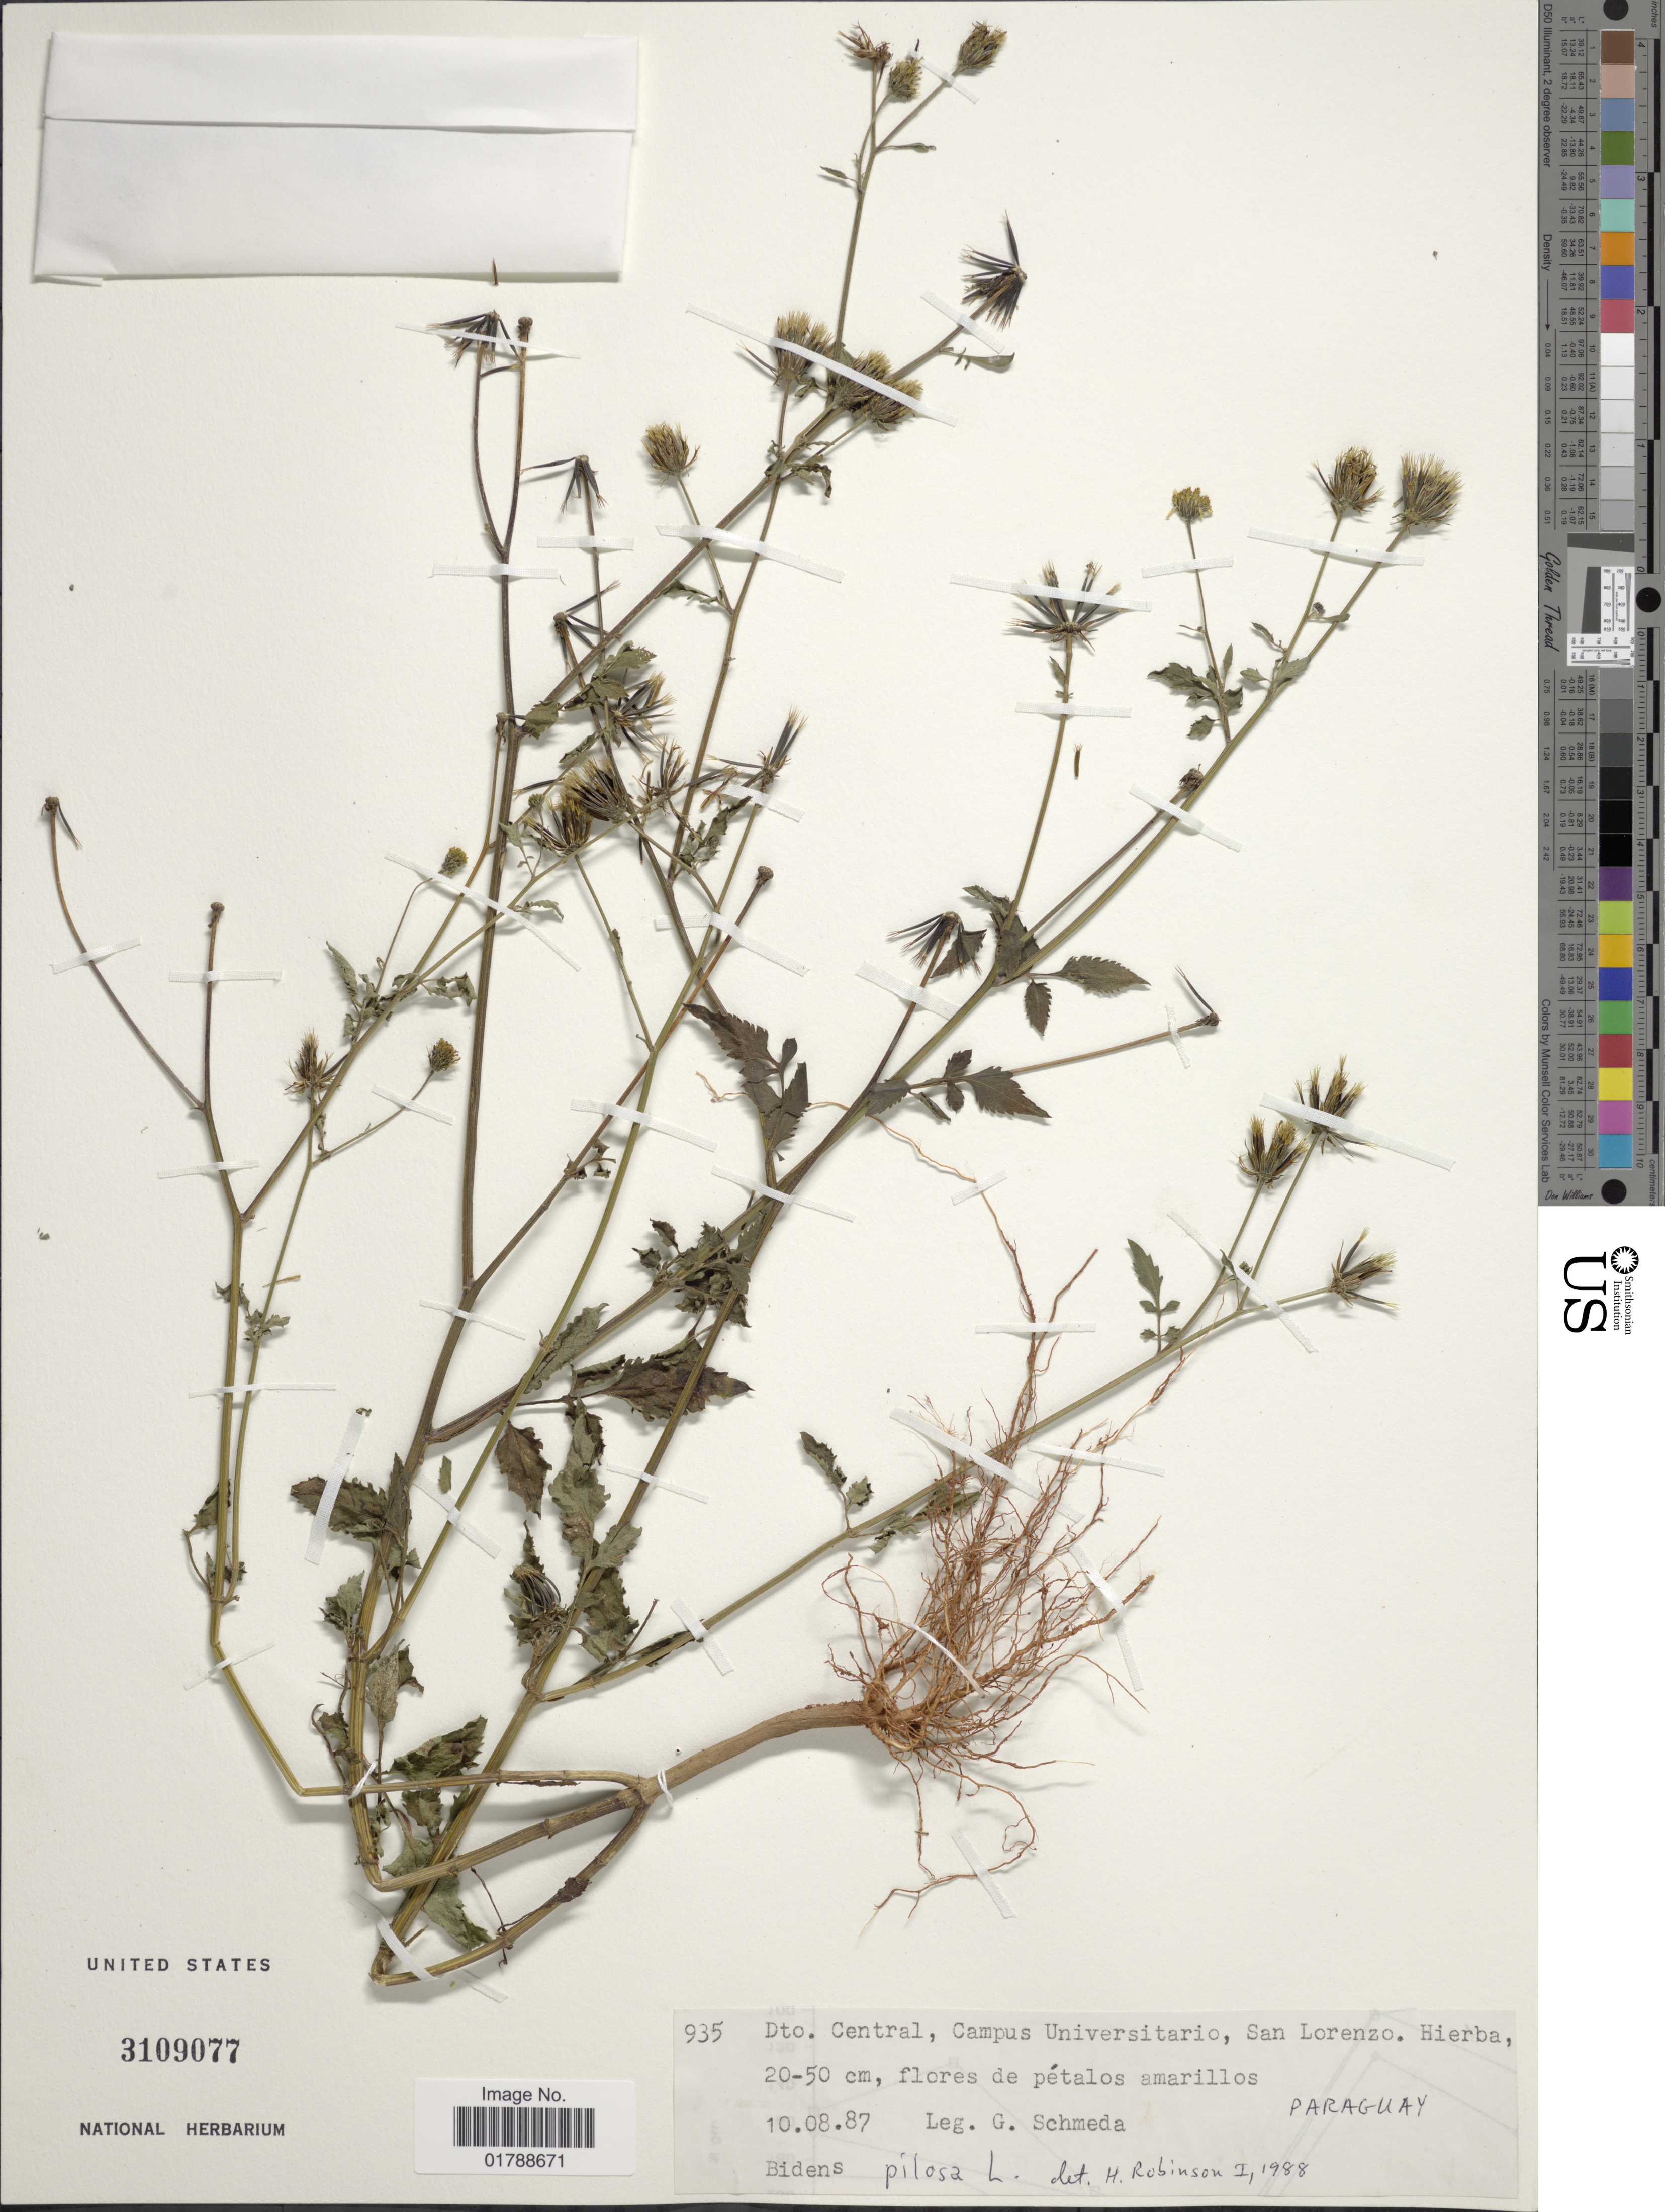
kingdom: Plantae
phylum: Tracheophyta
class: Magnoliopsida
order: Asterales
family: Asteraceae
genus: Bidens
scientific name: Bidens pilosa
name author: L.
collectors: G. Schmeda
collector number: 935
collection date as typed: Transcribed d/m/y: 10/8/87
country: Paraguay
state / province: Central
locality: Campus Universitario, San Lorenzo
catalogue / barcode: US 3109077